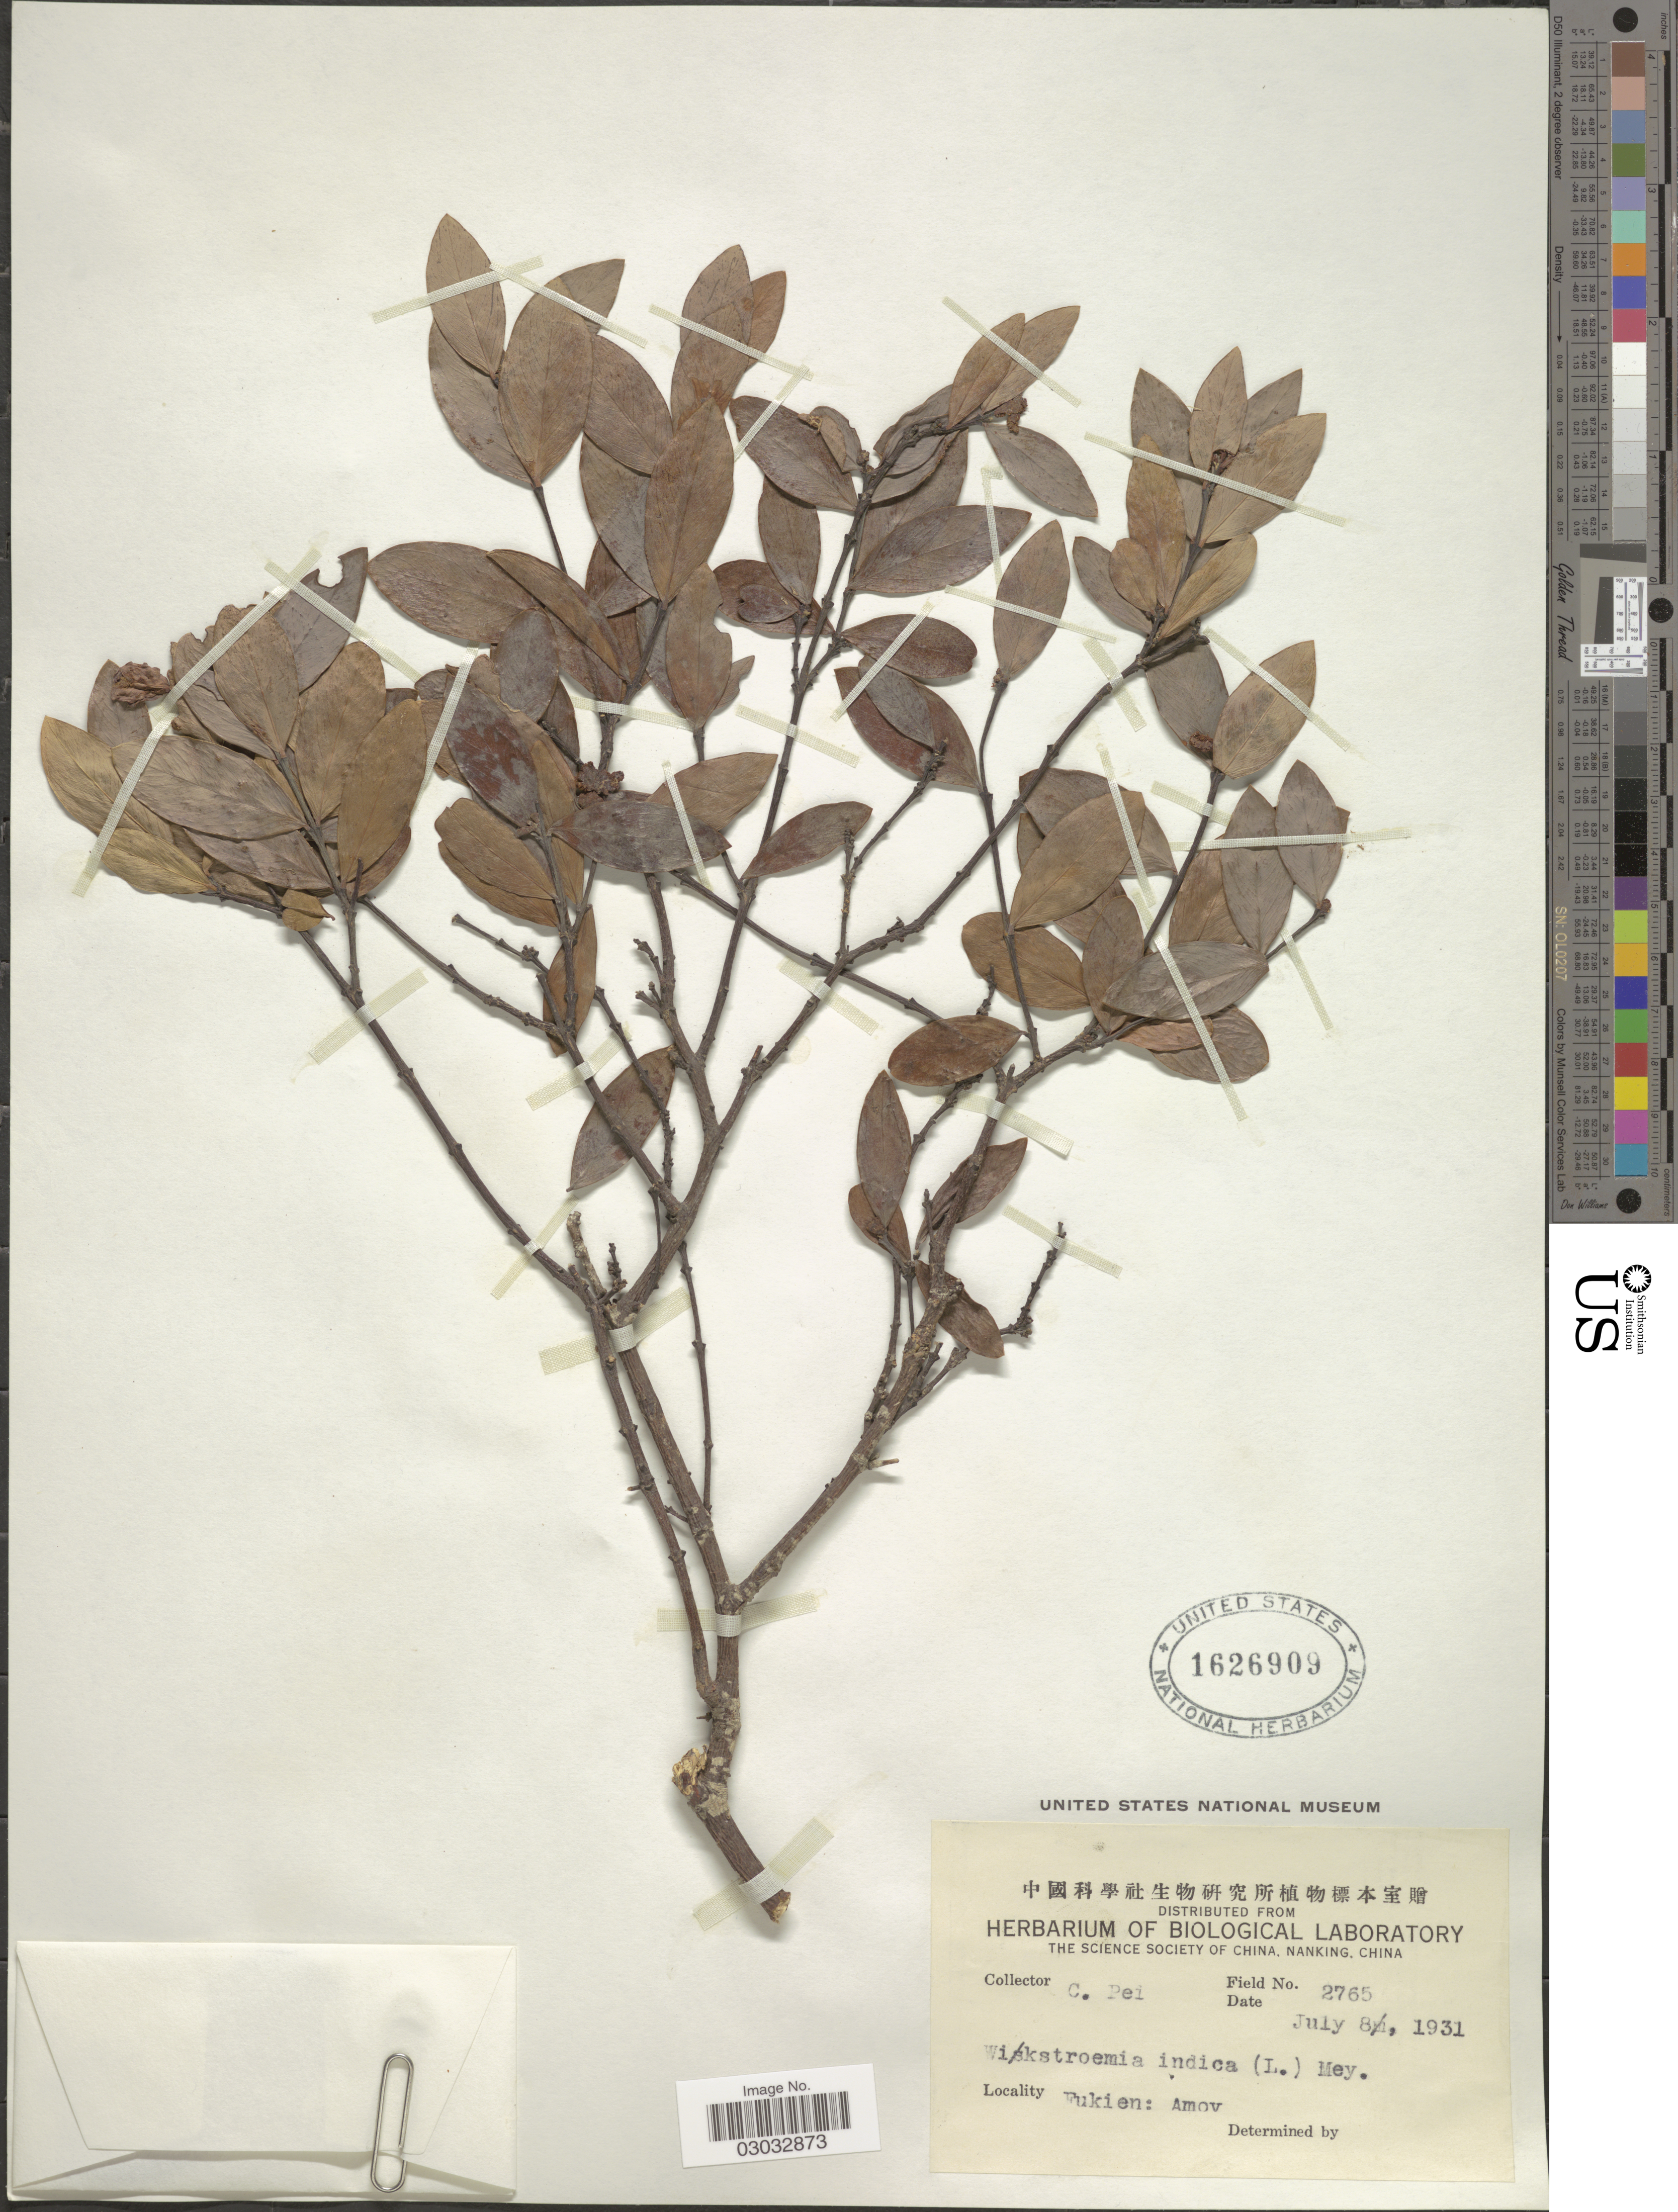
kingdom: Plantae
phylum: Tracheophyta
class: Magnoliopsida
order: Malvales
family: Thymelaeaceae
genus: Wikstroemia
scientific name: Wikstroemia indica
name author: (L.) C.A. Mey.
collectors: C. P'ei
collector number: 2765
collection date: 1931-07-08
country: China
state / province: Fujian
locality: Fukien: Amoy [interpreted].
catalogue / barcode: US 1626909